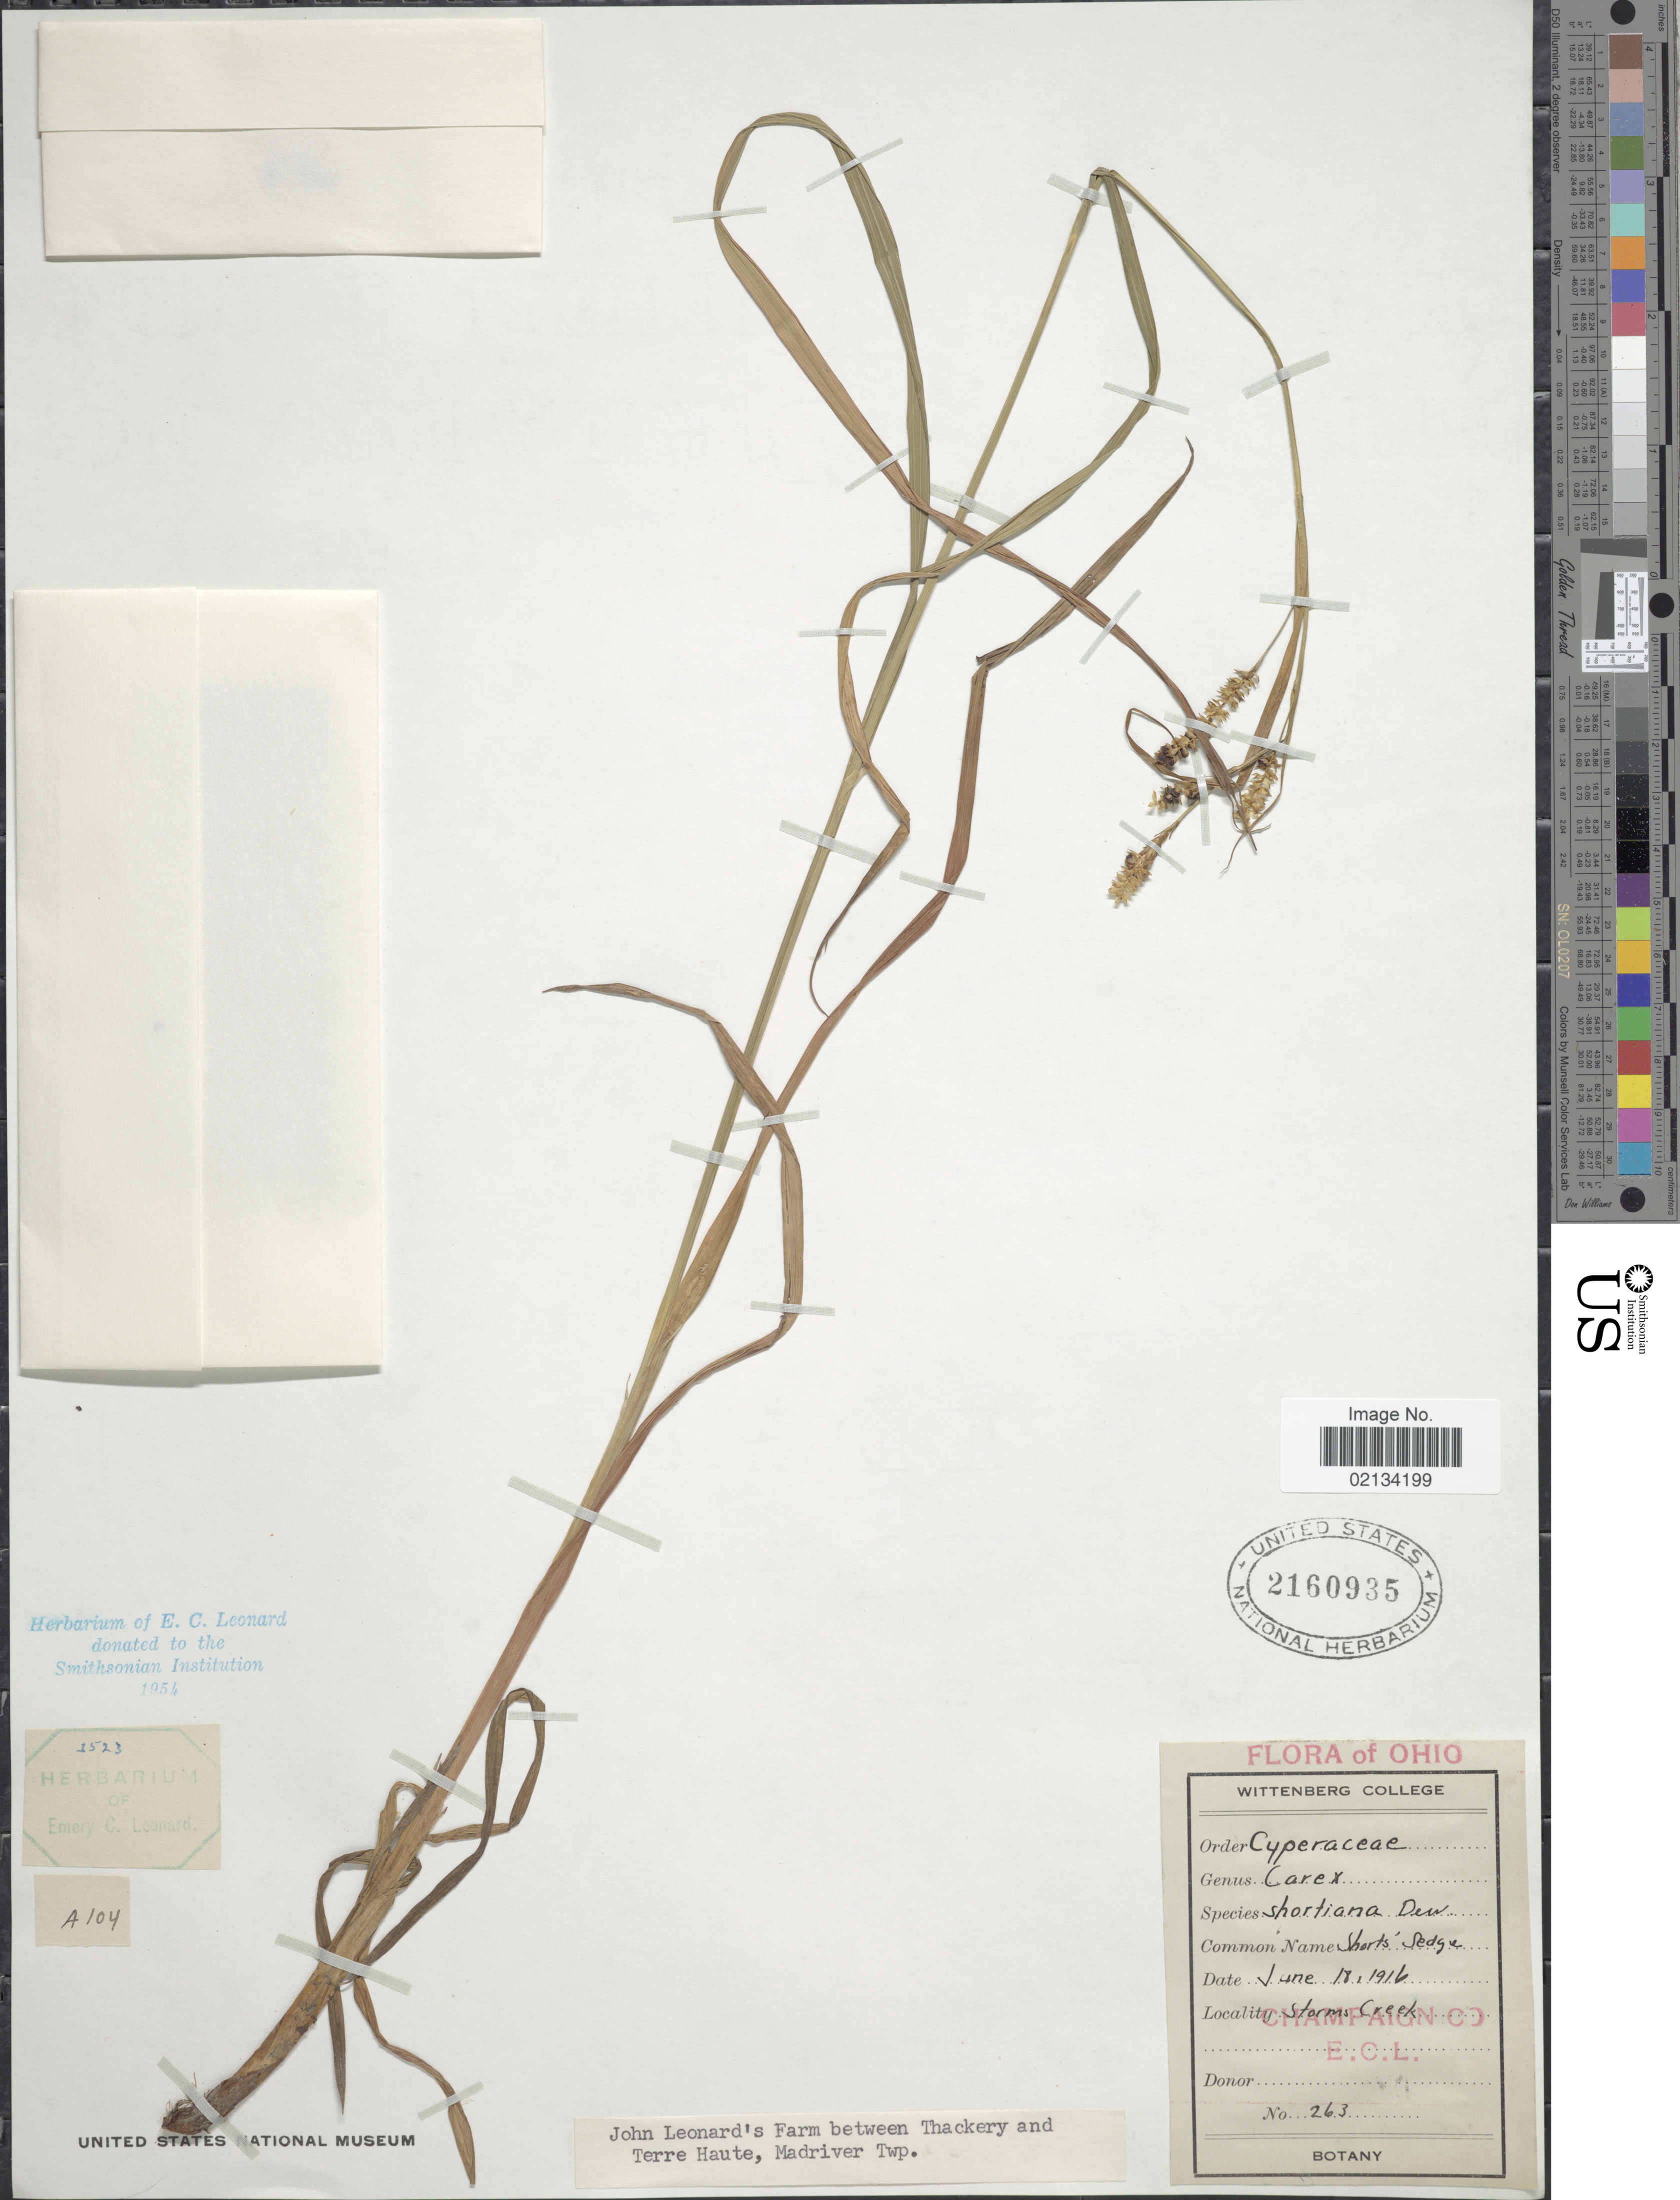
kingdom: Plantae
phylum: Tracheophyta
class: Liliopsida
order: Poales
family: Cyperaceae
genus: Carex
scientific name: Carex shortiana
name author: Dewey & Torr.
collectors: E. C. Leonard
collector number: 263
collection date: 1916-06-18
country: United States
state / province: Ohio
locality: Stroms Creek, Champaign Co.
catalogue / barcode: US 2160935